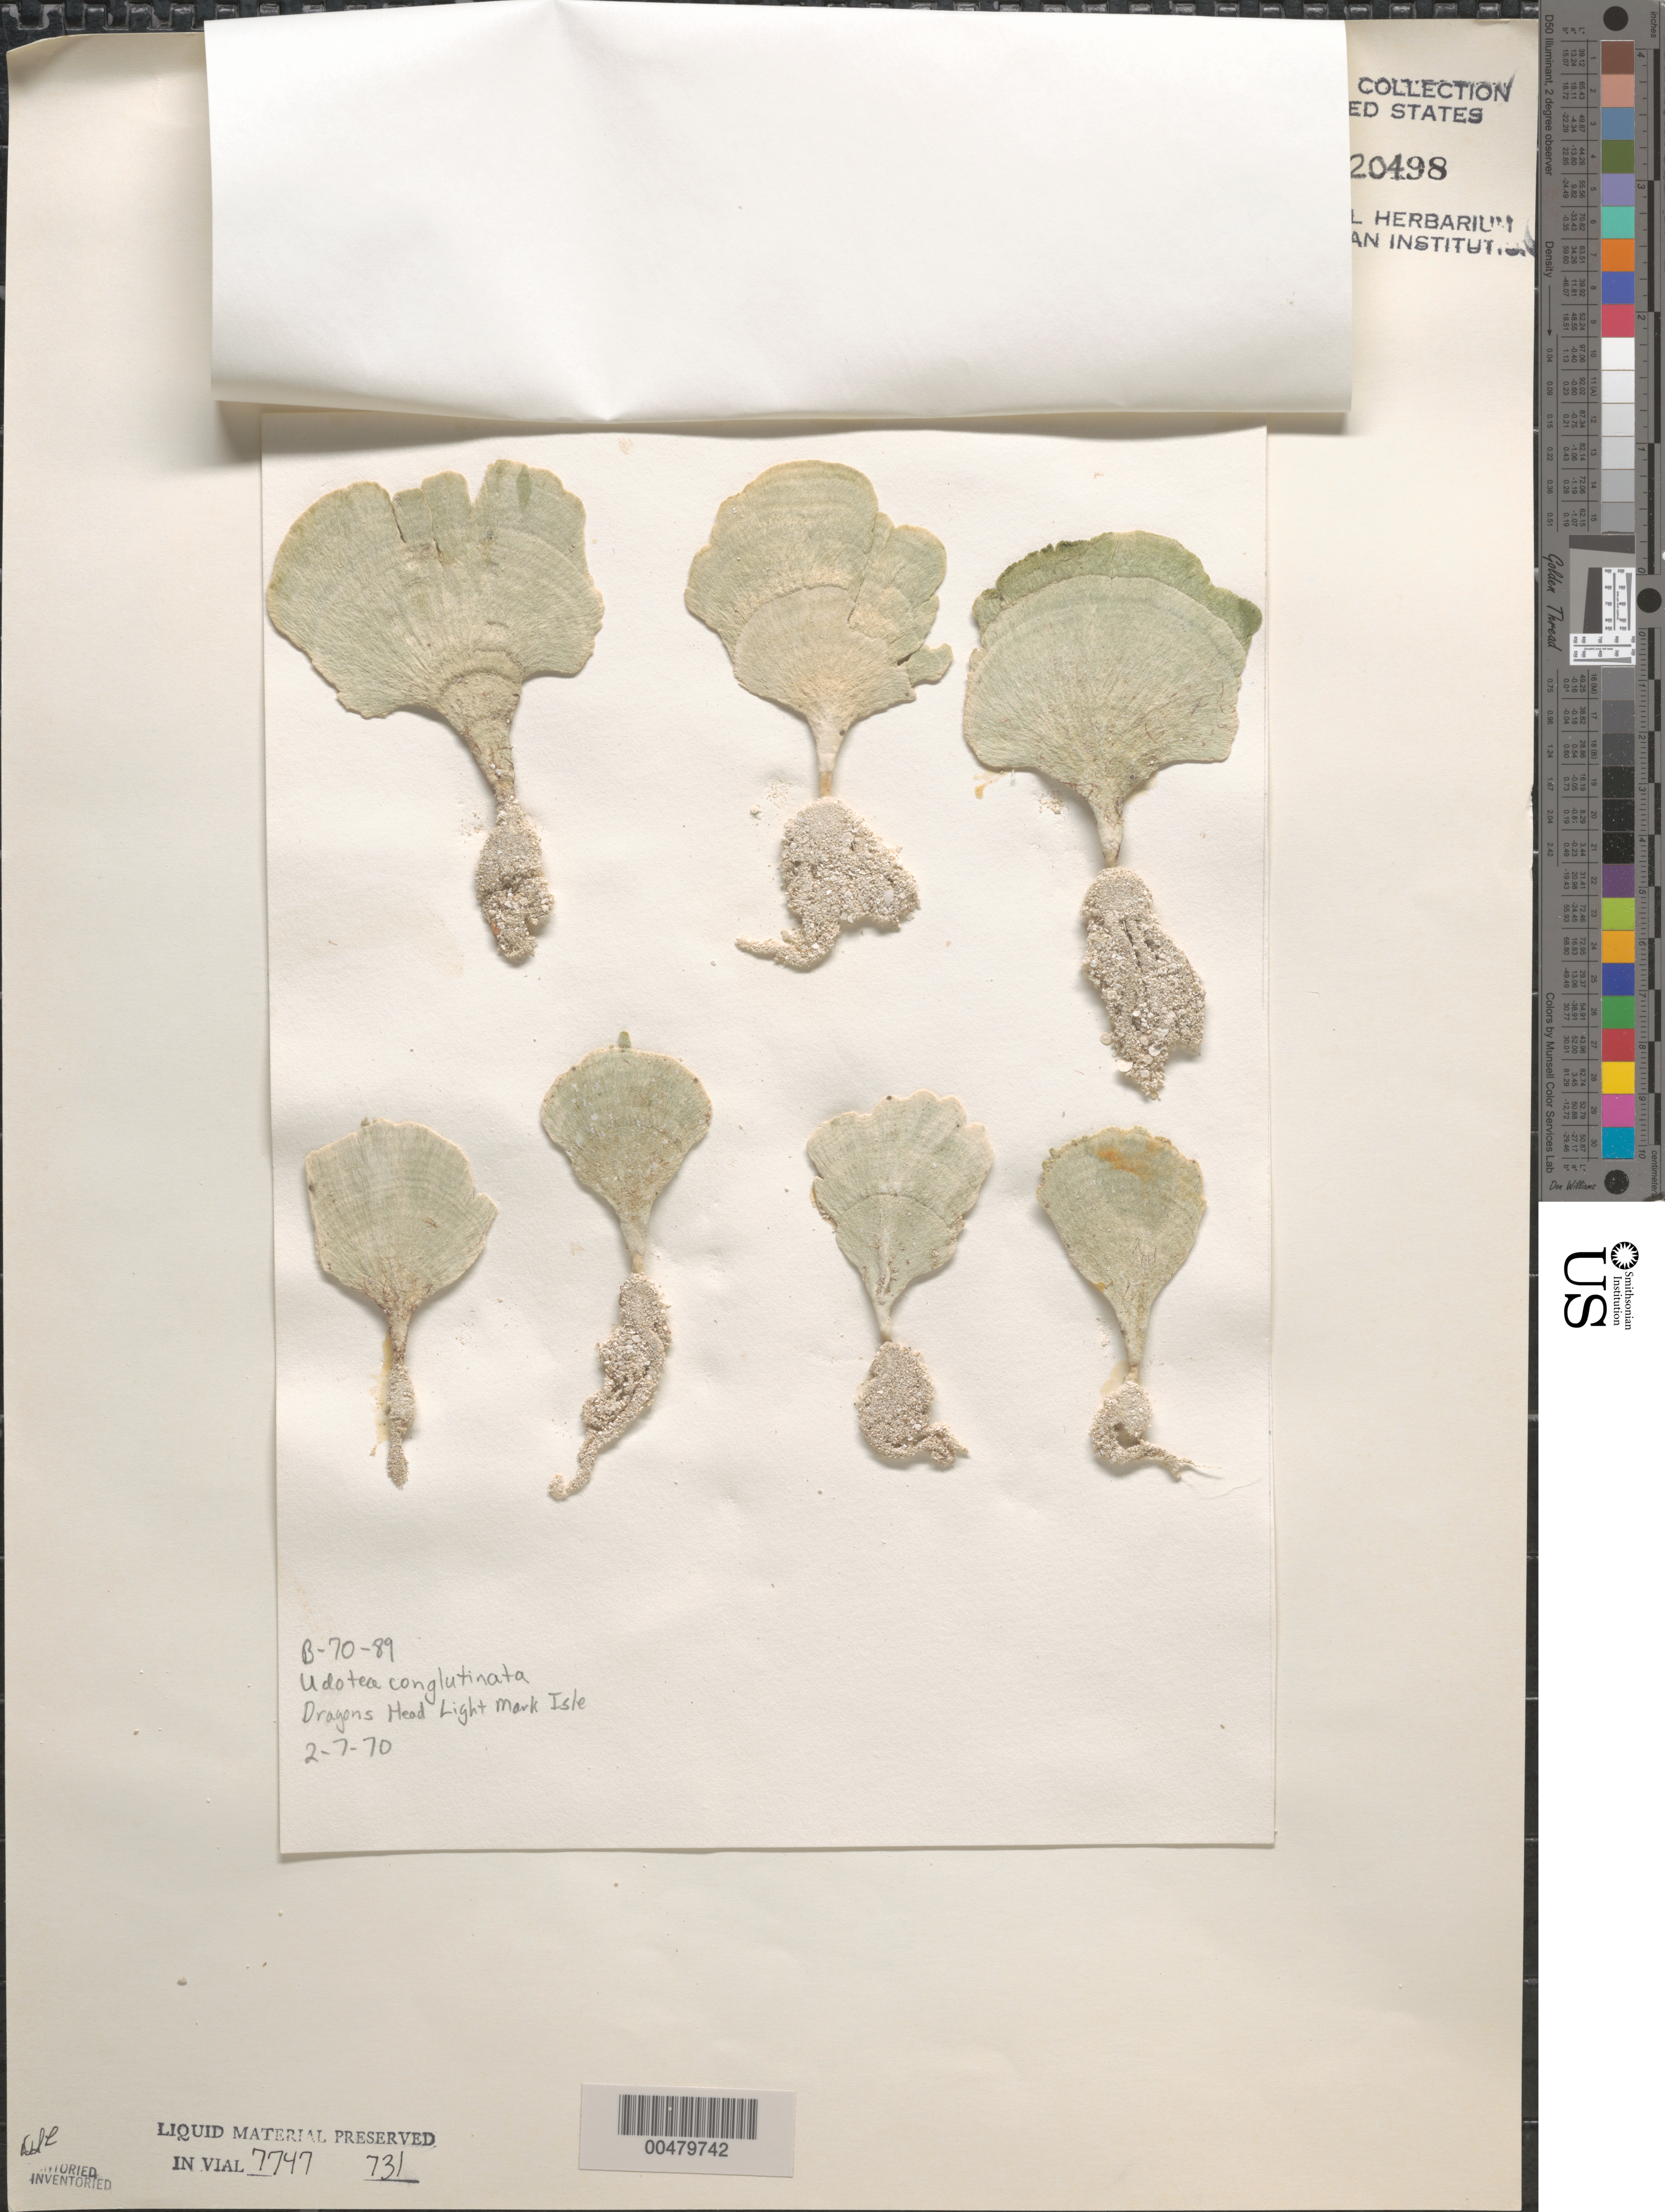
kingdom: Plantae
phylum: Chlorophyta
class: Ulvophyceae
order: Bryopsidales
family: Udoteaceae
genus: Udotea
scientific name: Udotea conglutinata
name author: (Ellis & Sol.) J.V.Lamouroux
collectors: E. Friedmann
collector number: B-70-89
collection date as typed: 05 Feb 1970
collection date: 1970-02-05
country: Bahamas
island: Great Abaco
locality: Buckaroon Bay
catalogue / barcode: US 20498